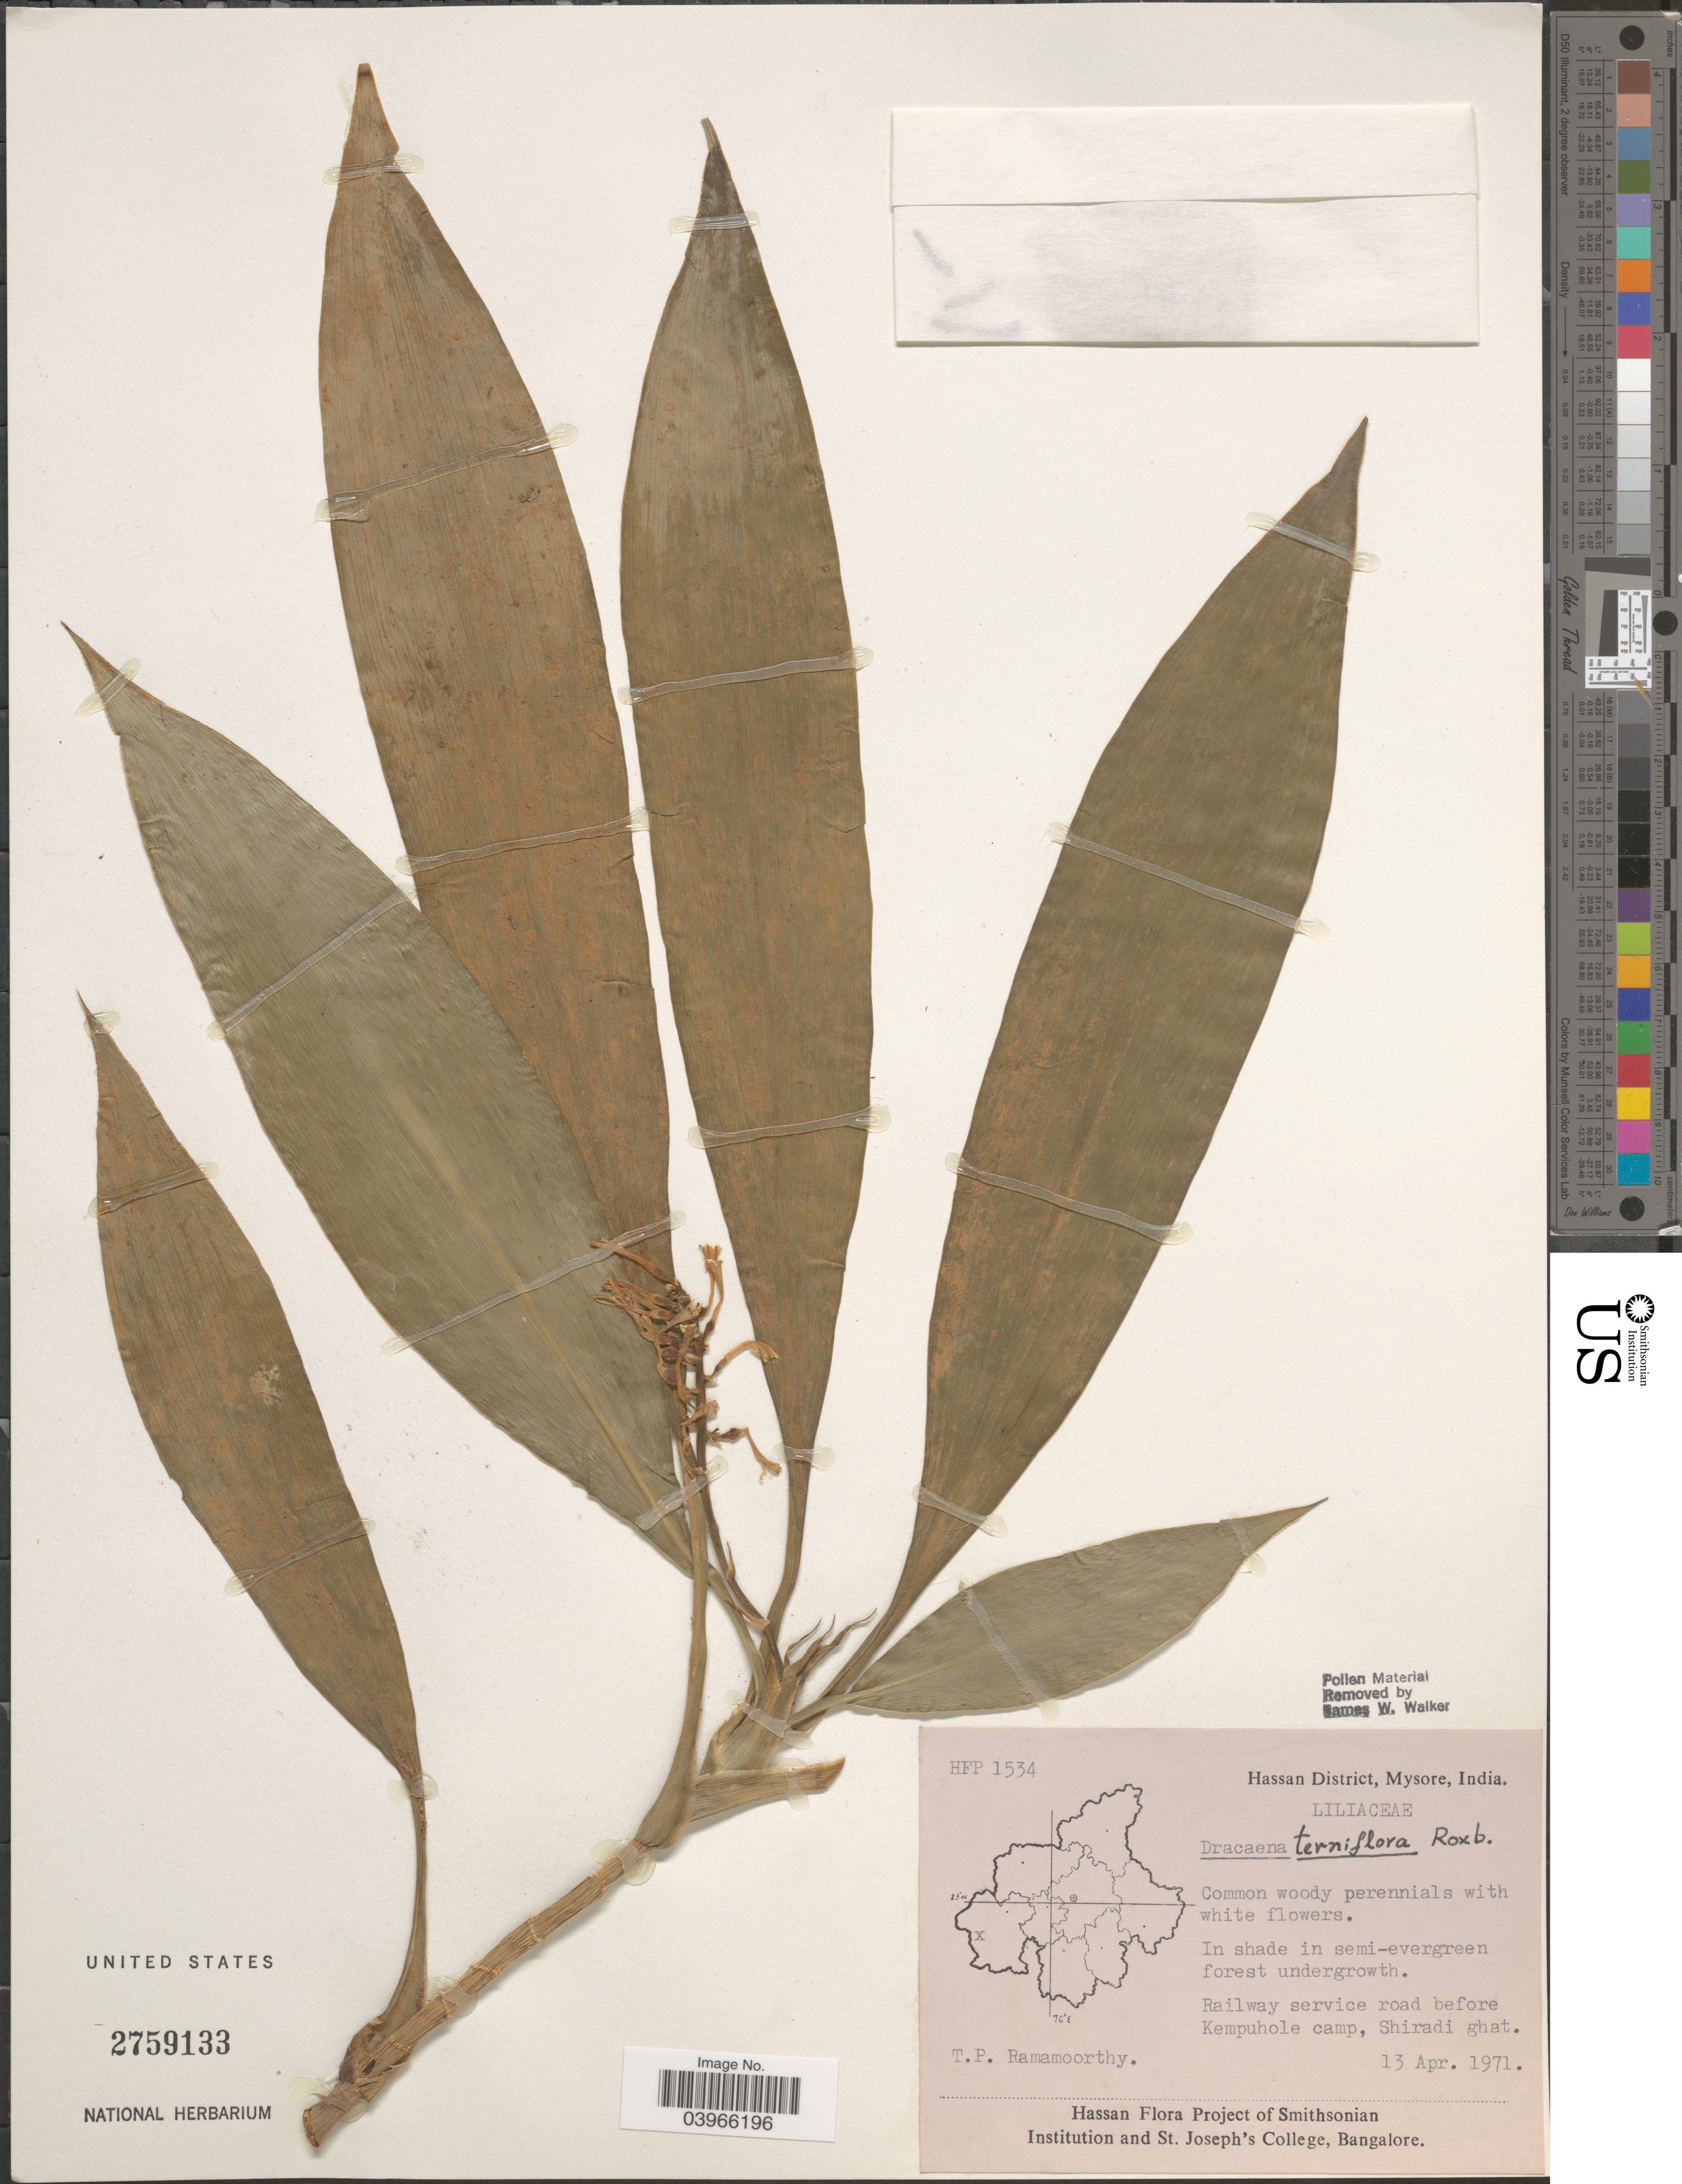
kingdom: Plantae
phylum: Tracheophyta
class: Liliopsida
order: Asparagales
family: Asparagaceae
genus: Dracaena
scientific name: Dracaena terniflora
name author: Roxb.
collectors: T. P. Ramamoorthy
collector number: HFP1534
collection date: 1971-04-13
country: India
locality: Hassan District, Mysore. Railway service road before Kempuhole camp, Shiradi ghat.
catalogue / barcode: US 2759133